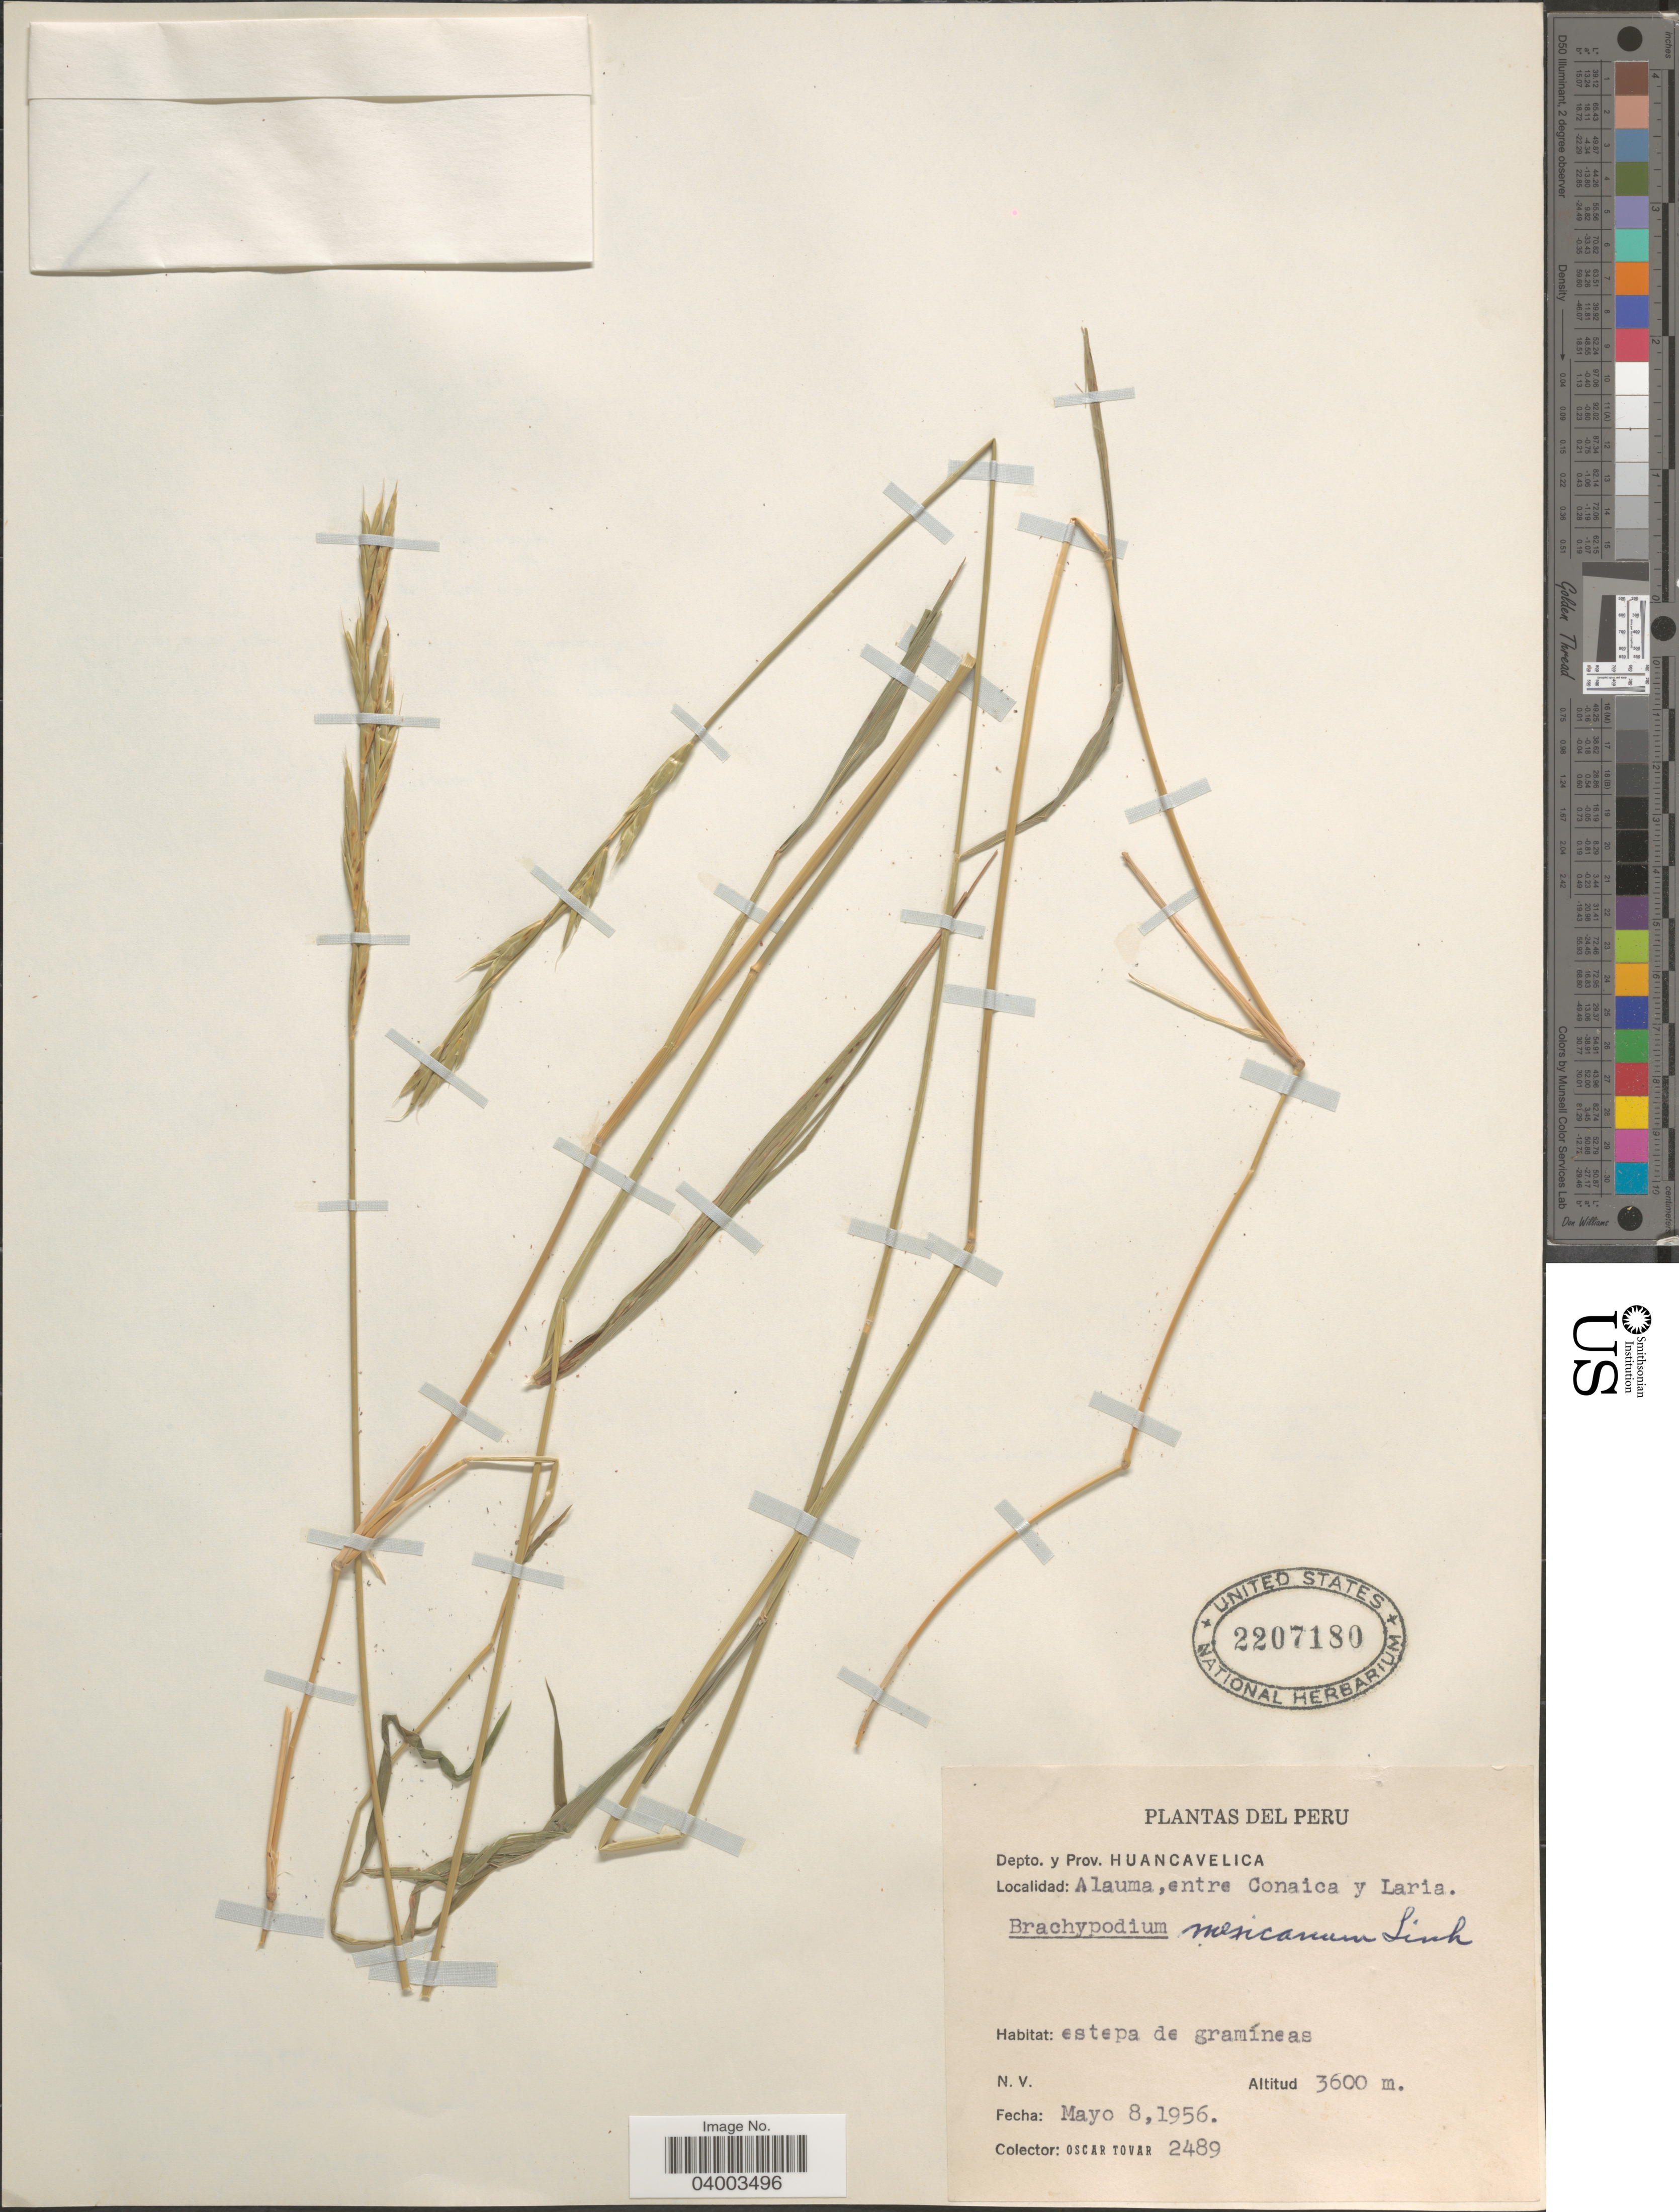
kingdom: Plantae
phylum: Tracheophyta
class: Liliopsida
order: Poales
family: Poaceae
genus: Brachypodium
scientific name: Brachypodium mexicanum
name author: (Roem. & Schult.) Link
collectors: Ó. Tovar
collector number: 2489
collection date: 1956-05-08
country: Peru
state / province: Huancavelica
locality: Depto. y Prov. Huancavelica. Alauma, entre Conaica y Laria.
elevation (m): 3600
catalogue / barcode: US 2207180